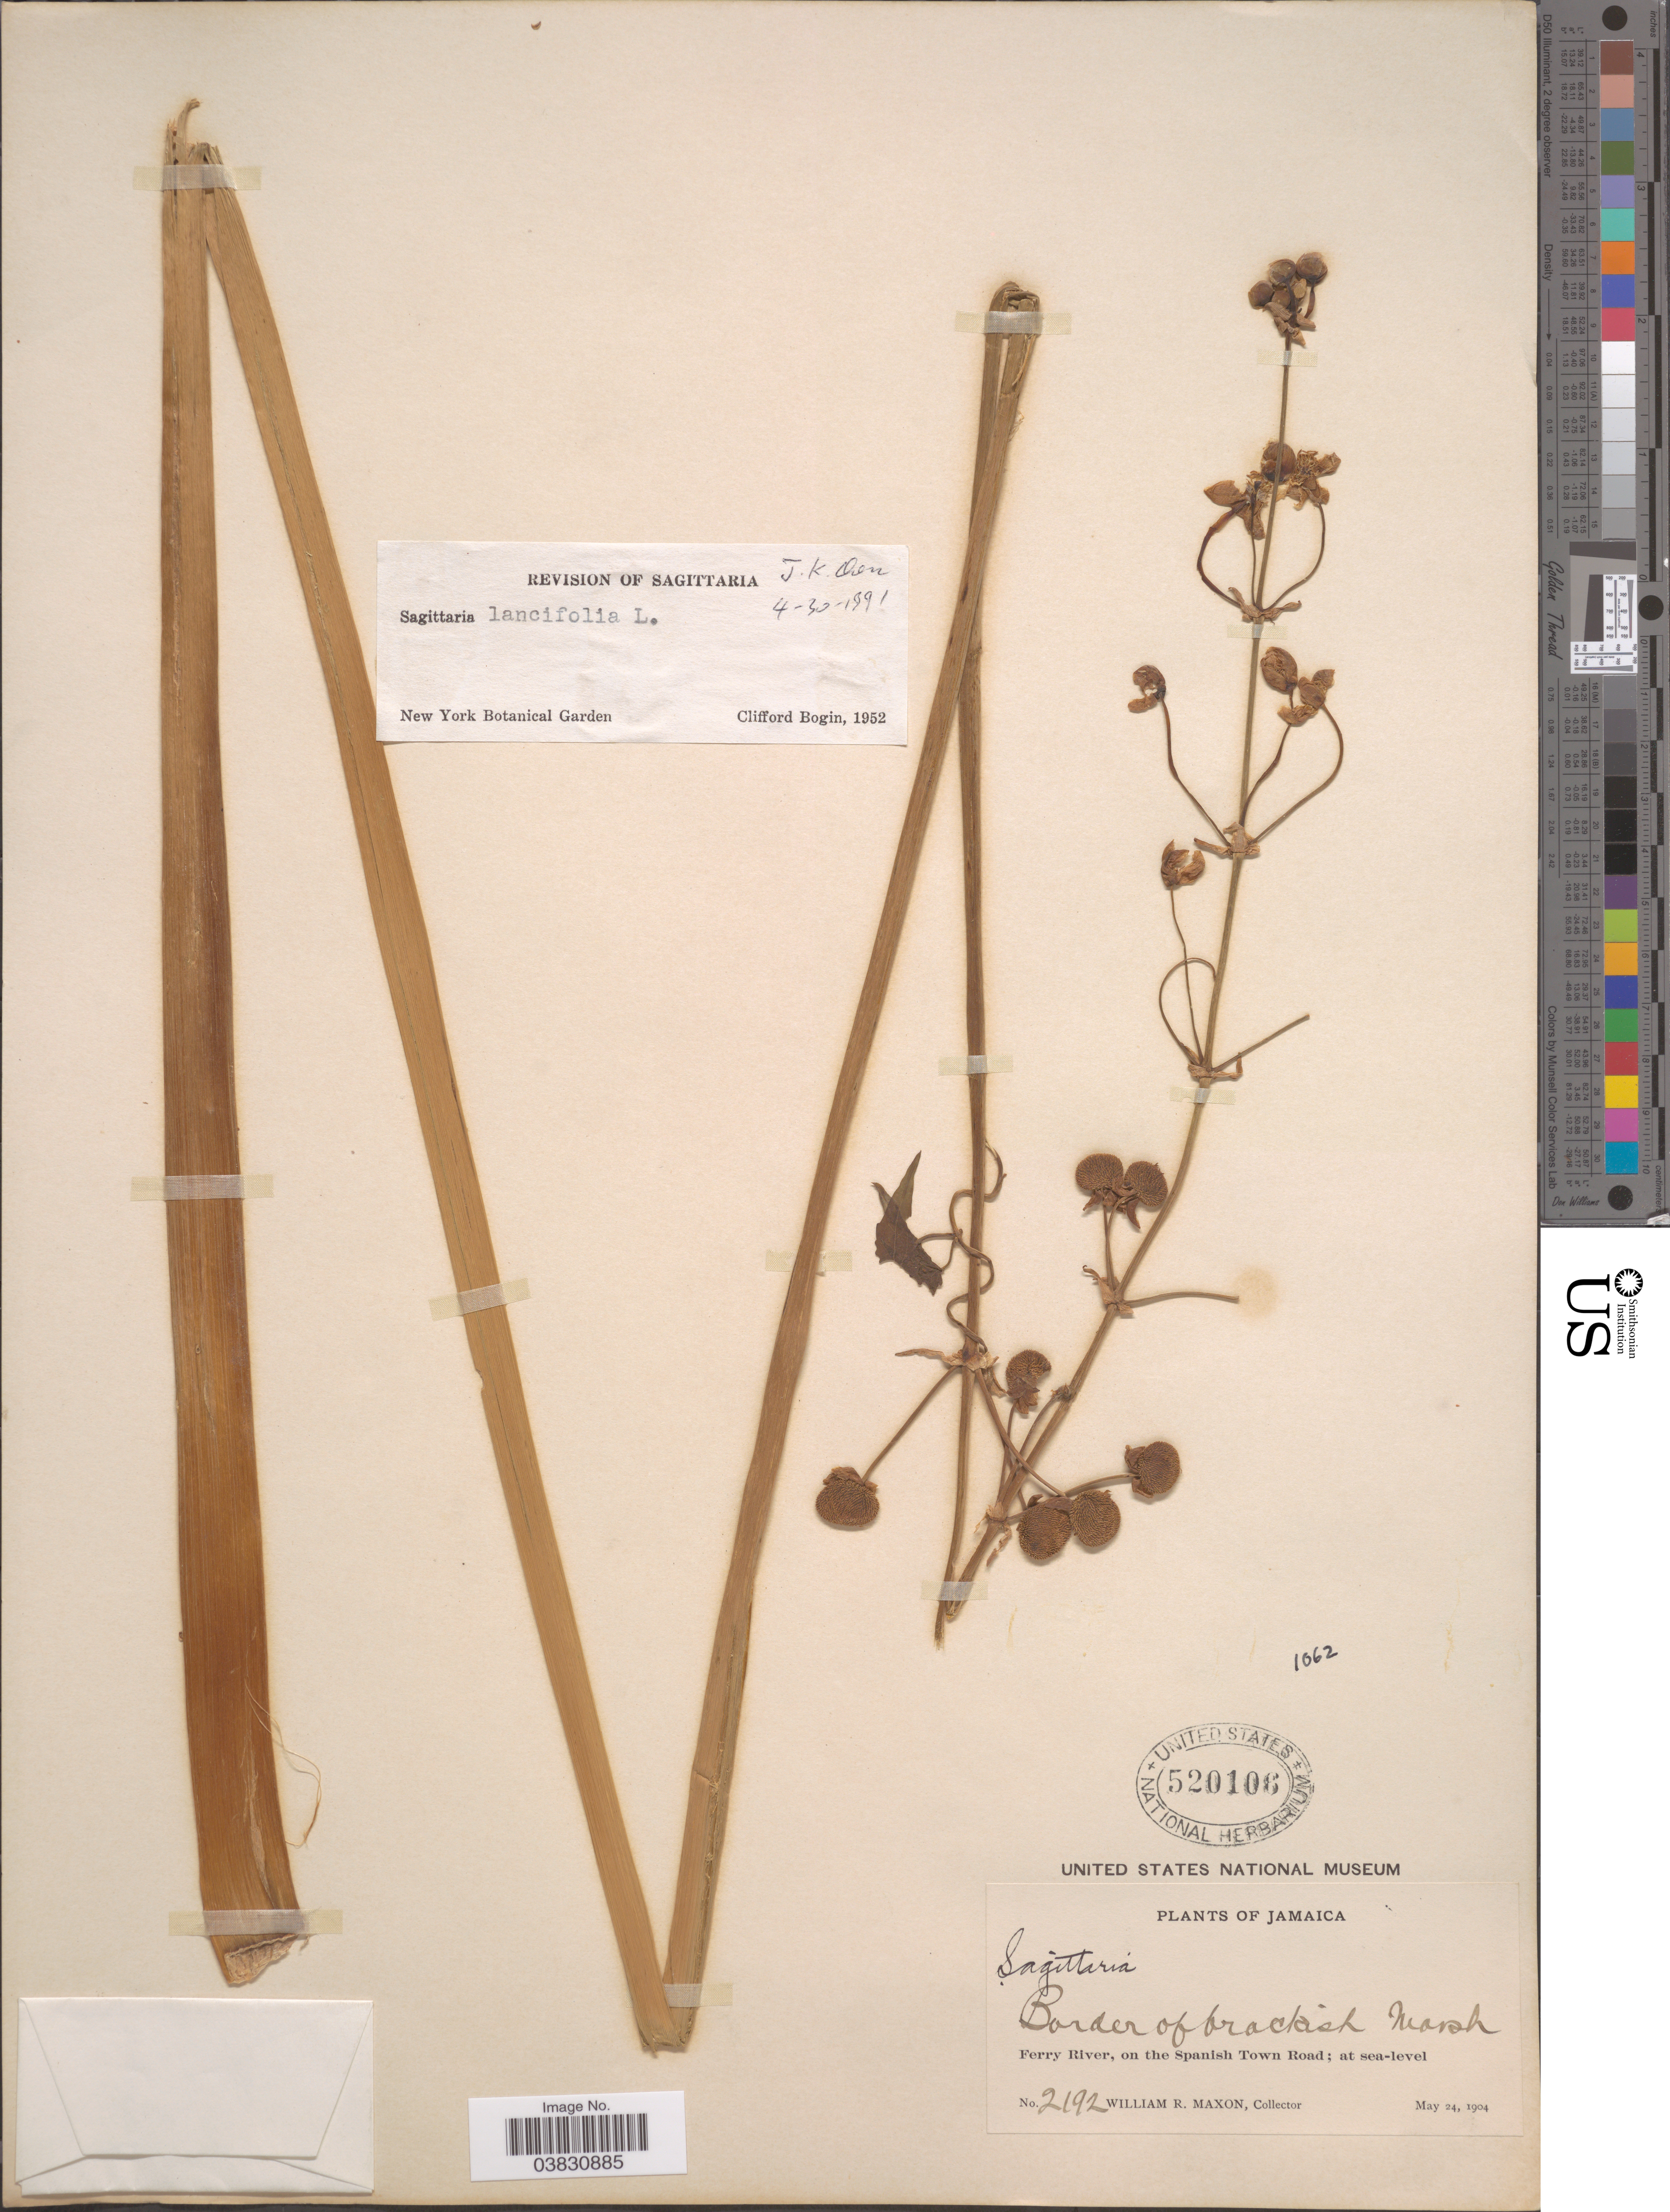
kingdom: Plantae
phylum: Tracheophyta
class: Liliopsida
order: Alismatales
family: Alismataceae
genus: Sagittaria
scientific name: Sagittaria lancifolia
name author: L.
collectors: W. R. Maxon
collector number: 2192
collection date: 1904-05-24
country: Jamaica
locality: Border of brackish marsh. Ferry River, on the Spanish Town Road.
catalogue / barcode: US 520106